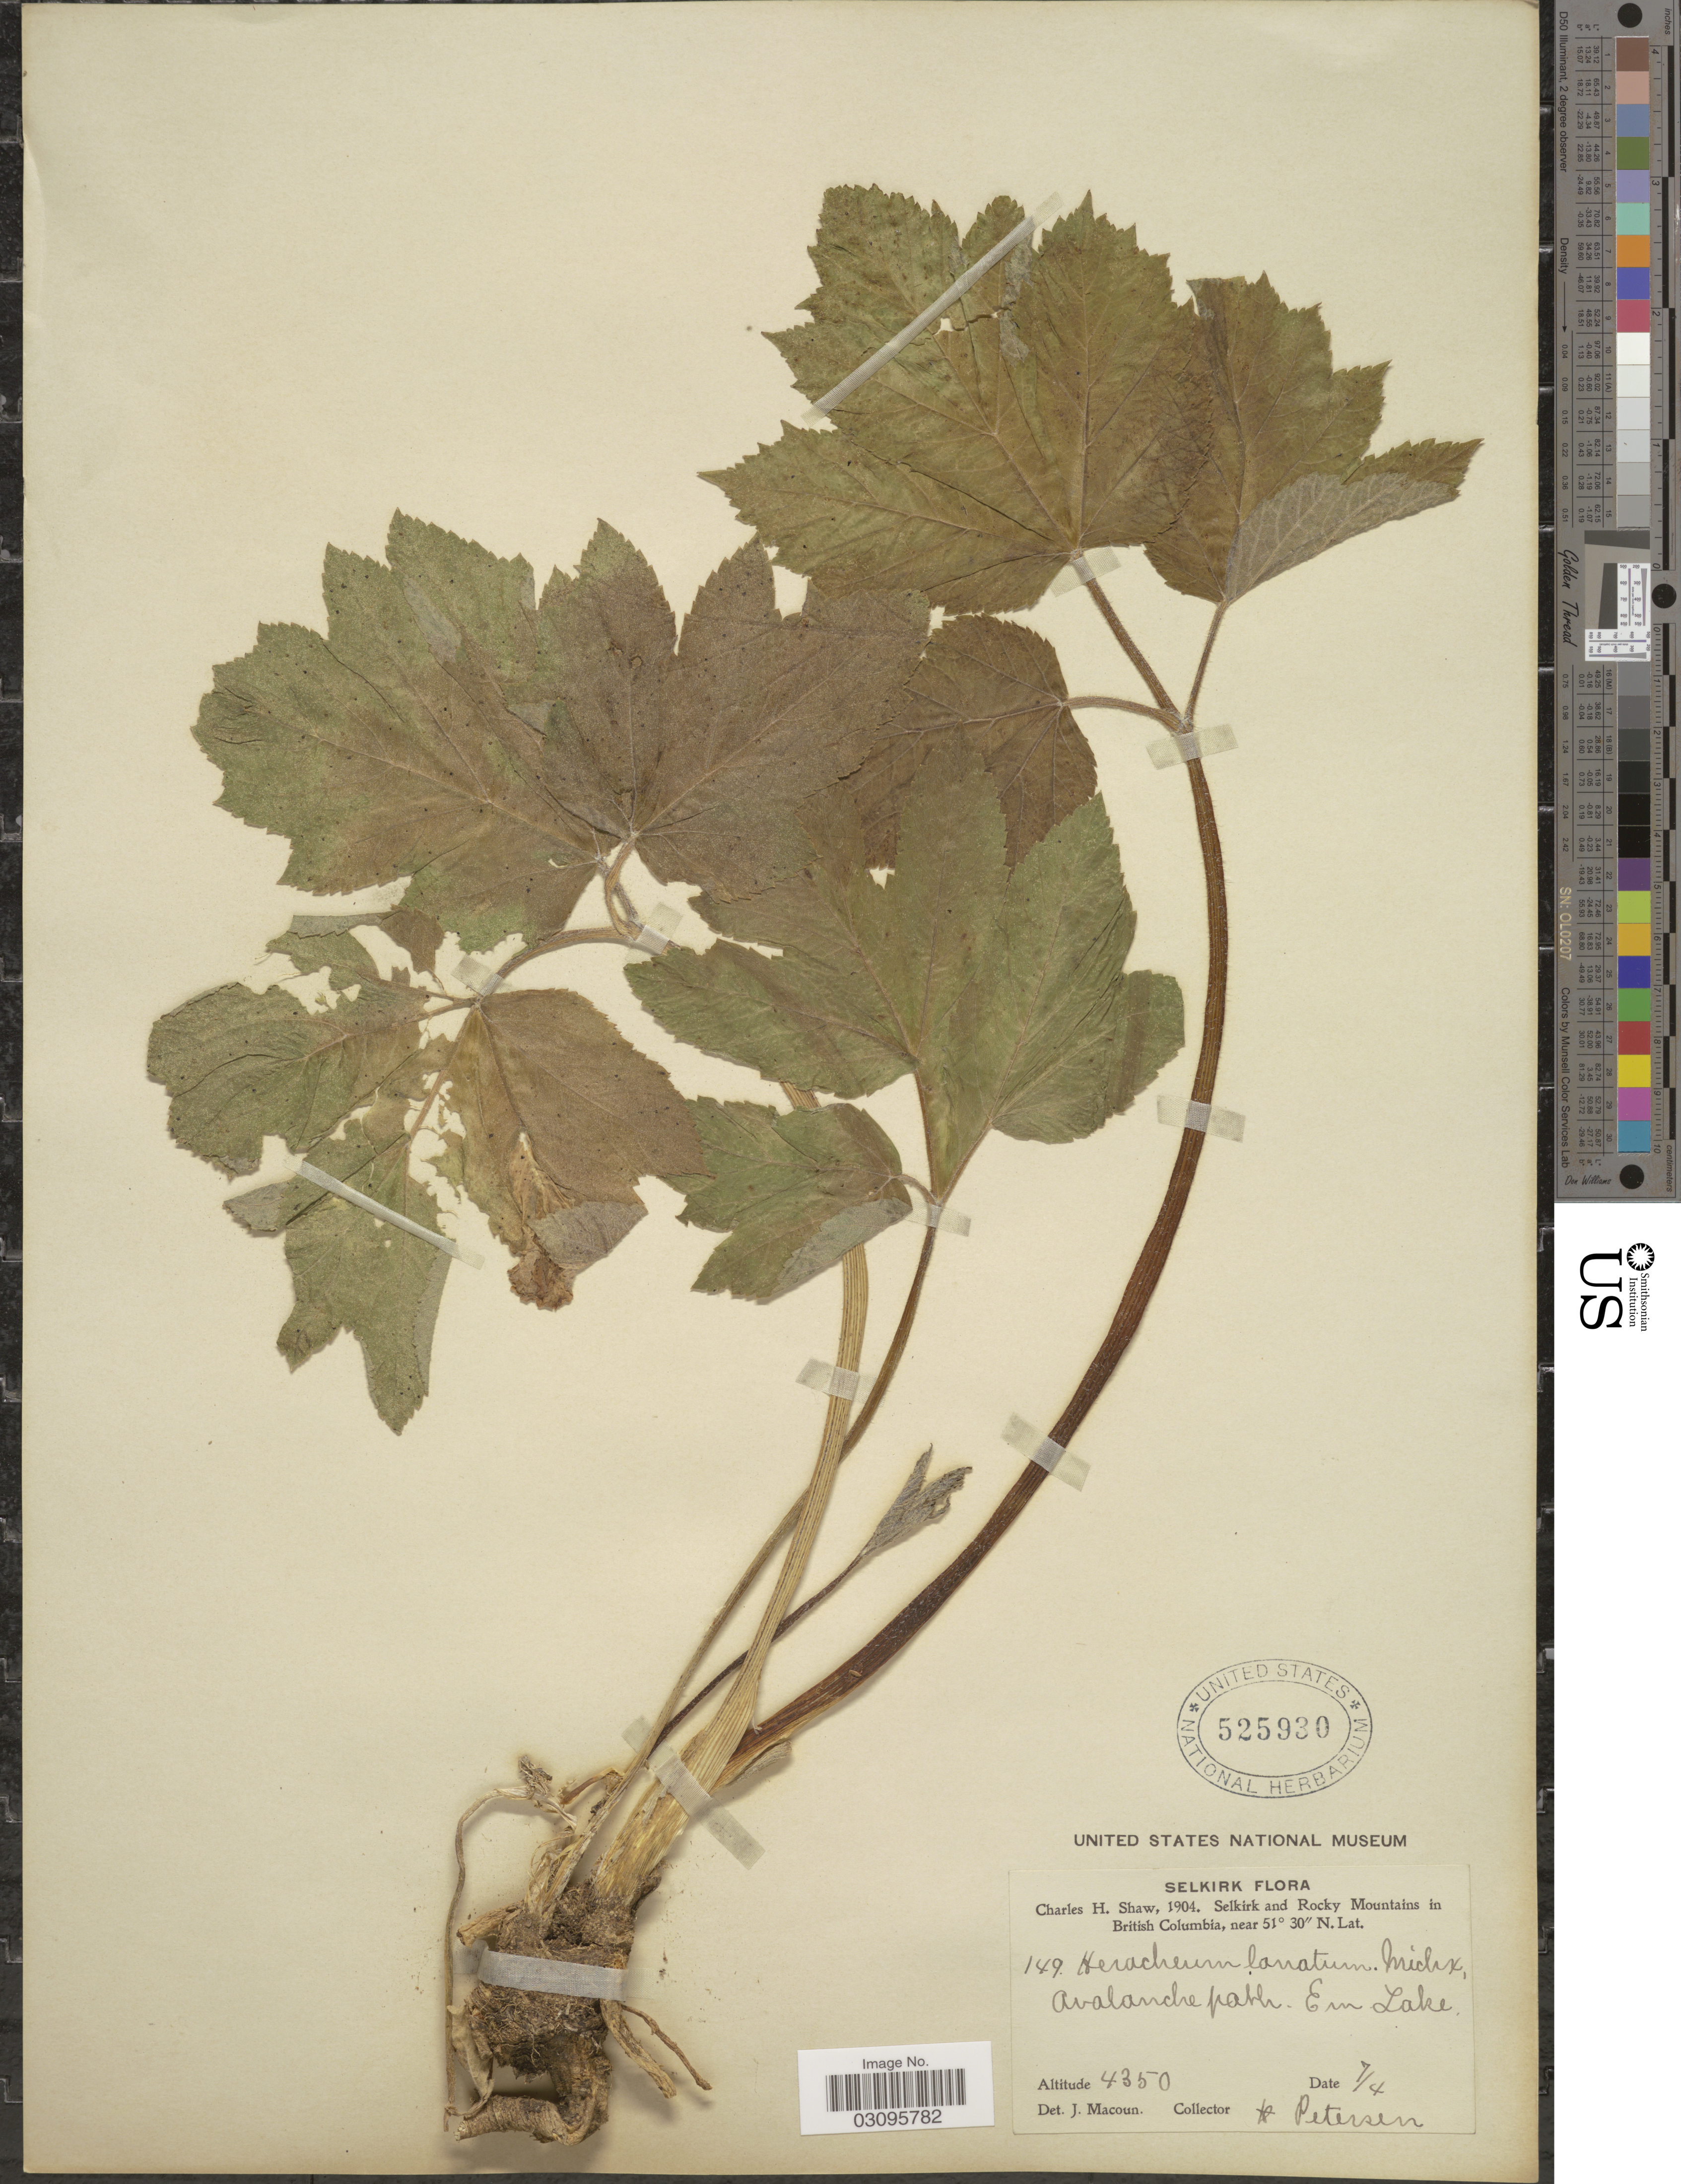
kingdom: Plantae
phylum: Tracheophyta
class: Magnoliopsida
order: Apiales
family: Apiaceae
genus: Heracleum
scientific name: Heracleum lanatum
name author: Michx.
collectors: C. H. Shaw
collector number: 149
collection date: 1904-04-07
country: Canada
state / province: British Columbia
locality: Slekirk. Selkirk and Rocky Mountains. Avalanche path. Ern Lake.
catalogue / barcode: US 525930